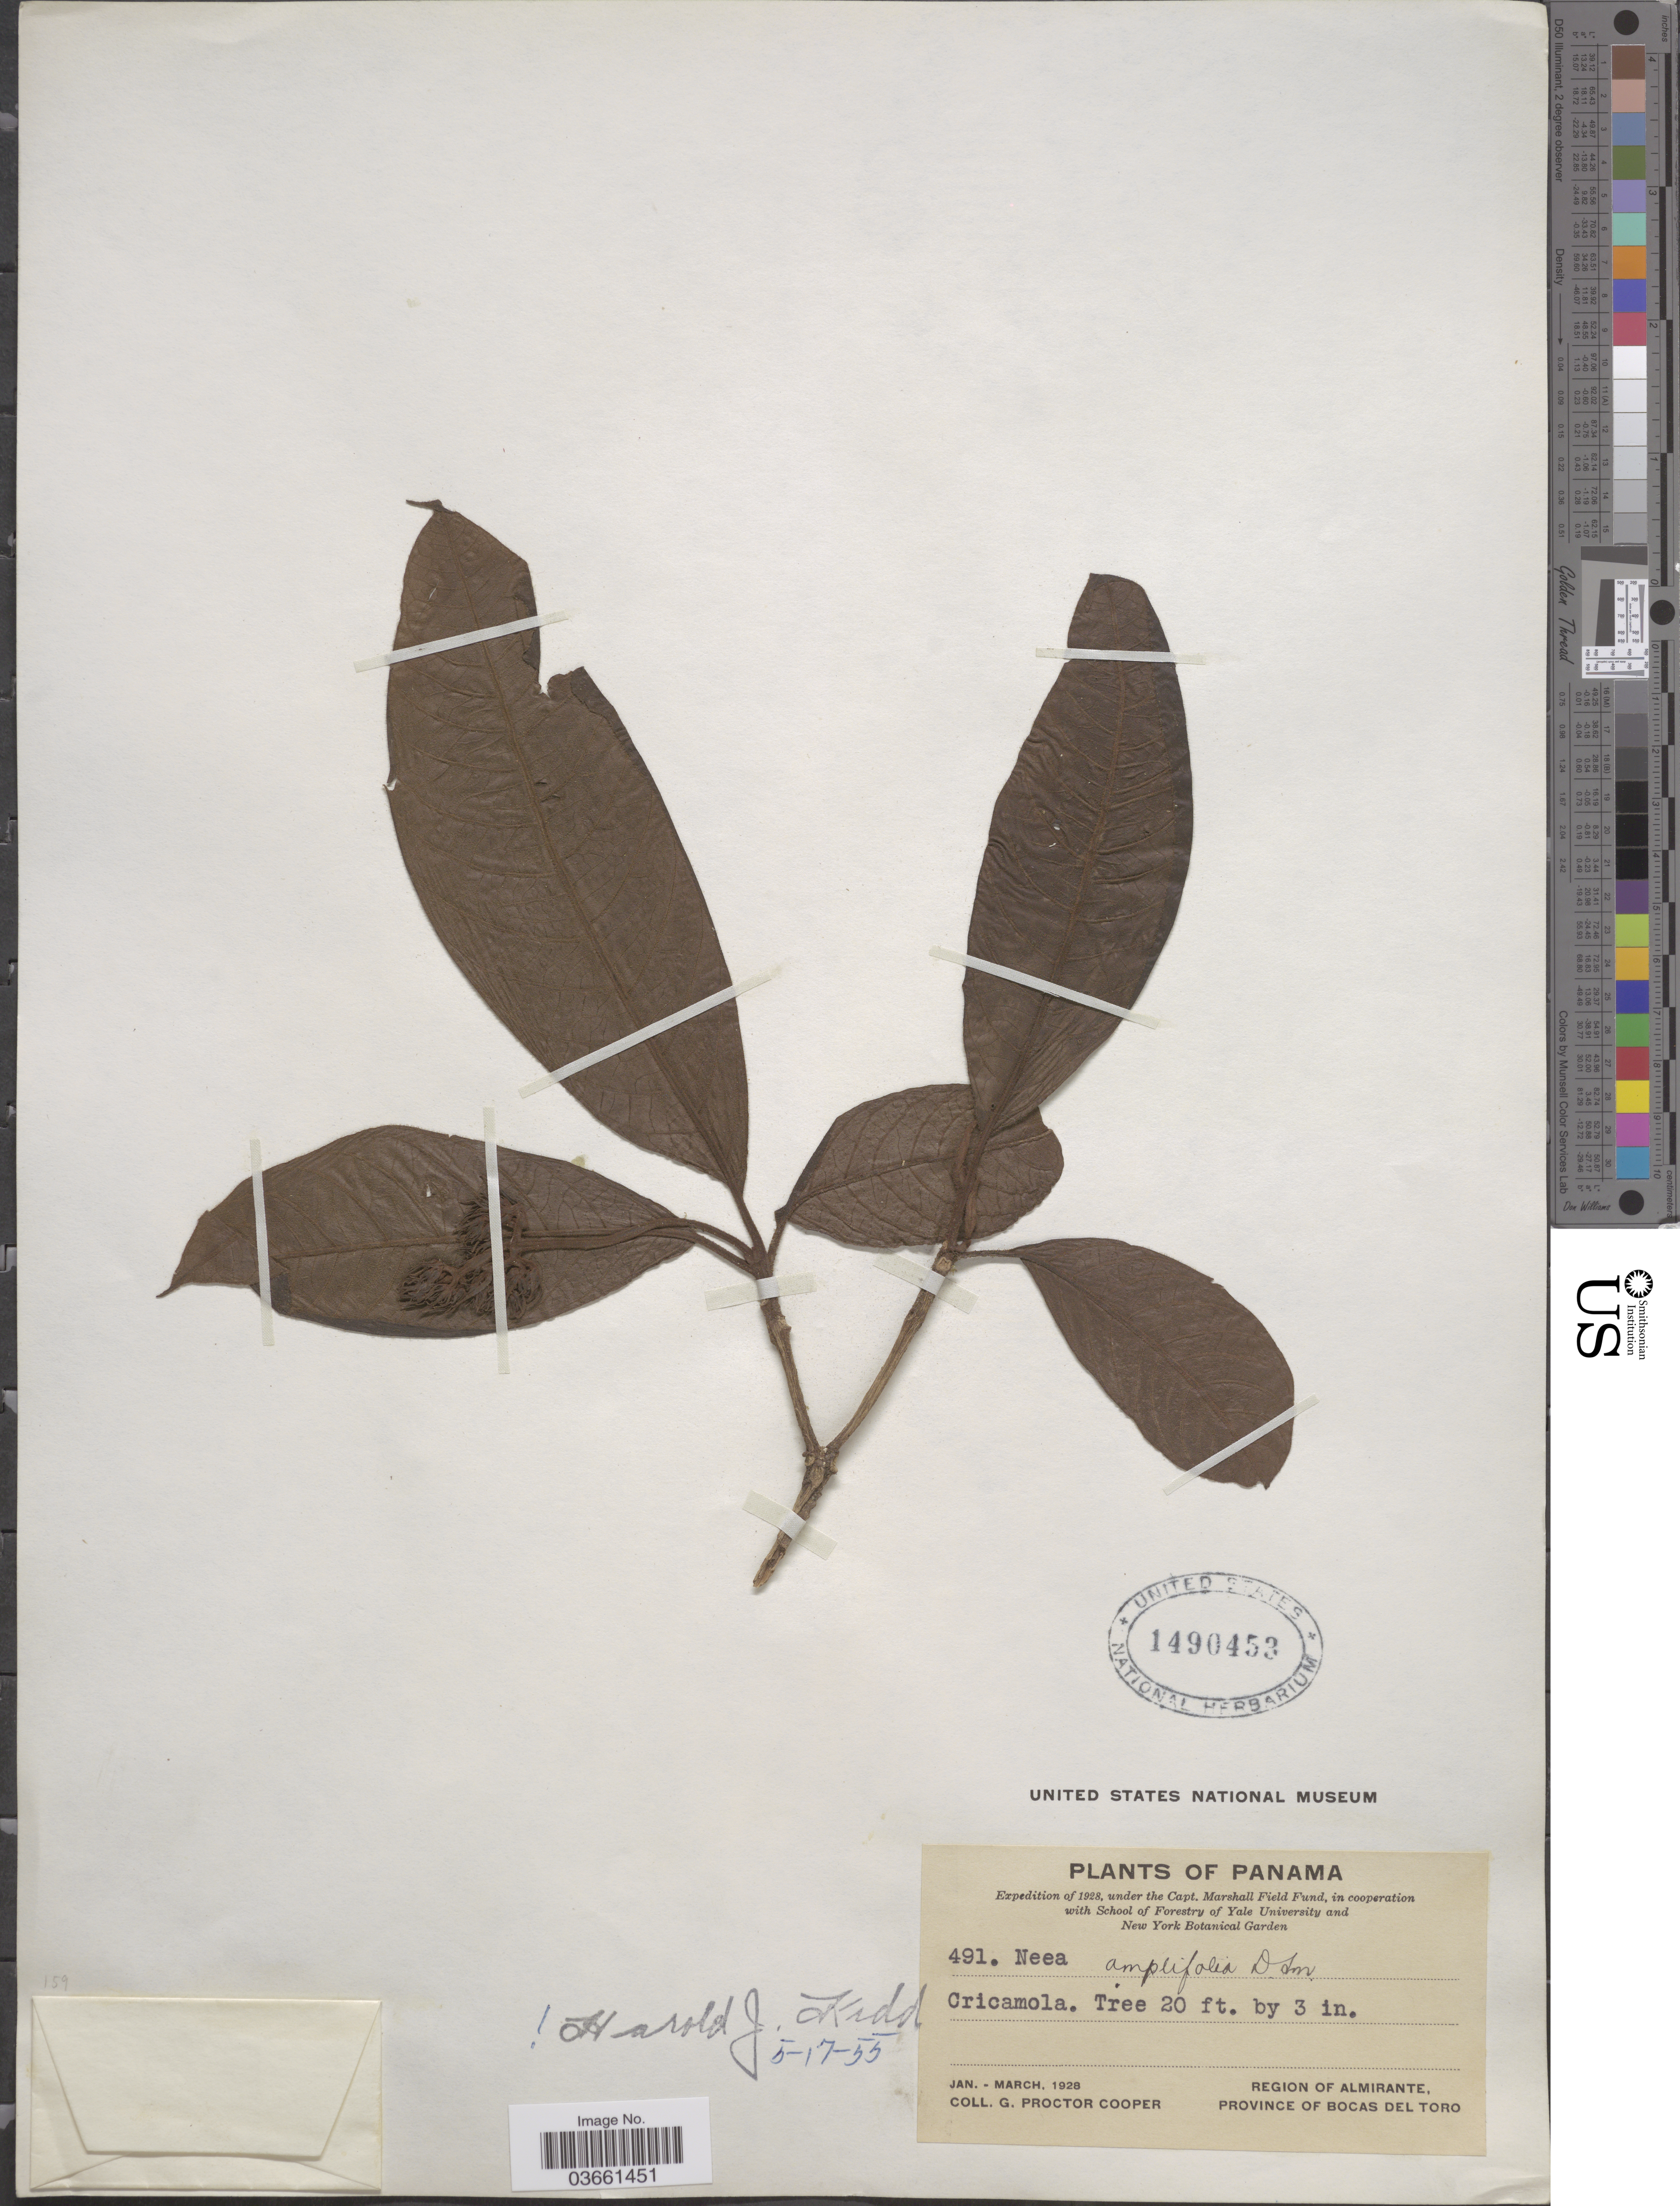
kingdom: Plantae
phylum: Tracheophyta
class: Magnoliopsida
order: Caryophyllales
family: Nyctaginaceae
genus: Neea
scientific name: Neea amplifolia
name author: Donn. Sm.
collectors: G. Cooper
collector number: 491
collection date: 1928-01/1928-03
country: Panama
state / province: Bocas del Toro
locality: Region of Almirante.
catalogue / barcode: US 1490453